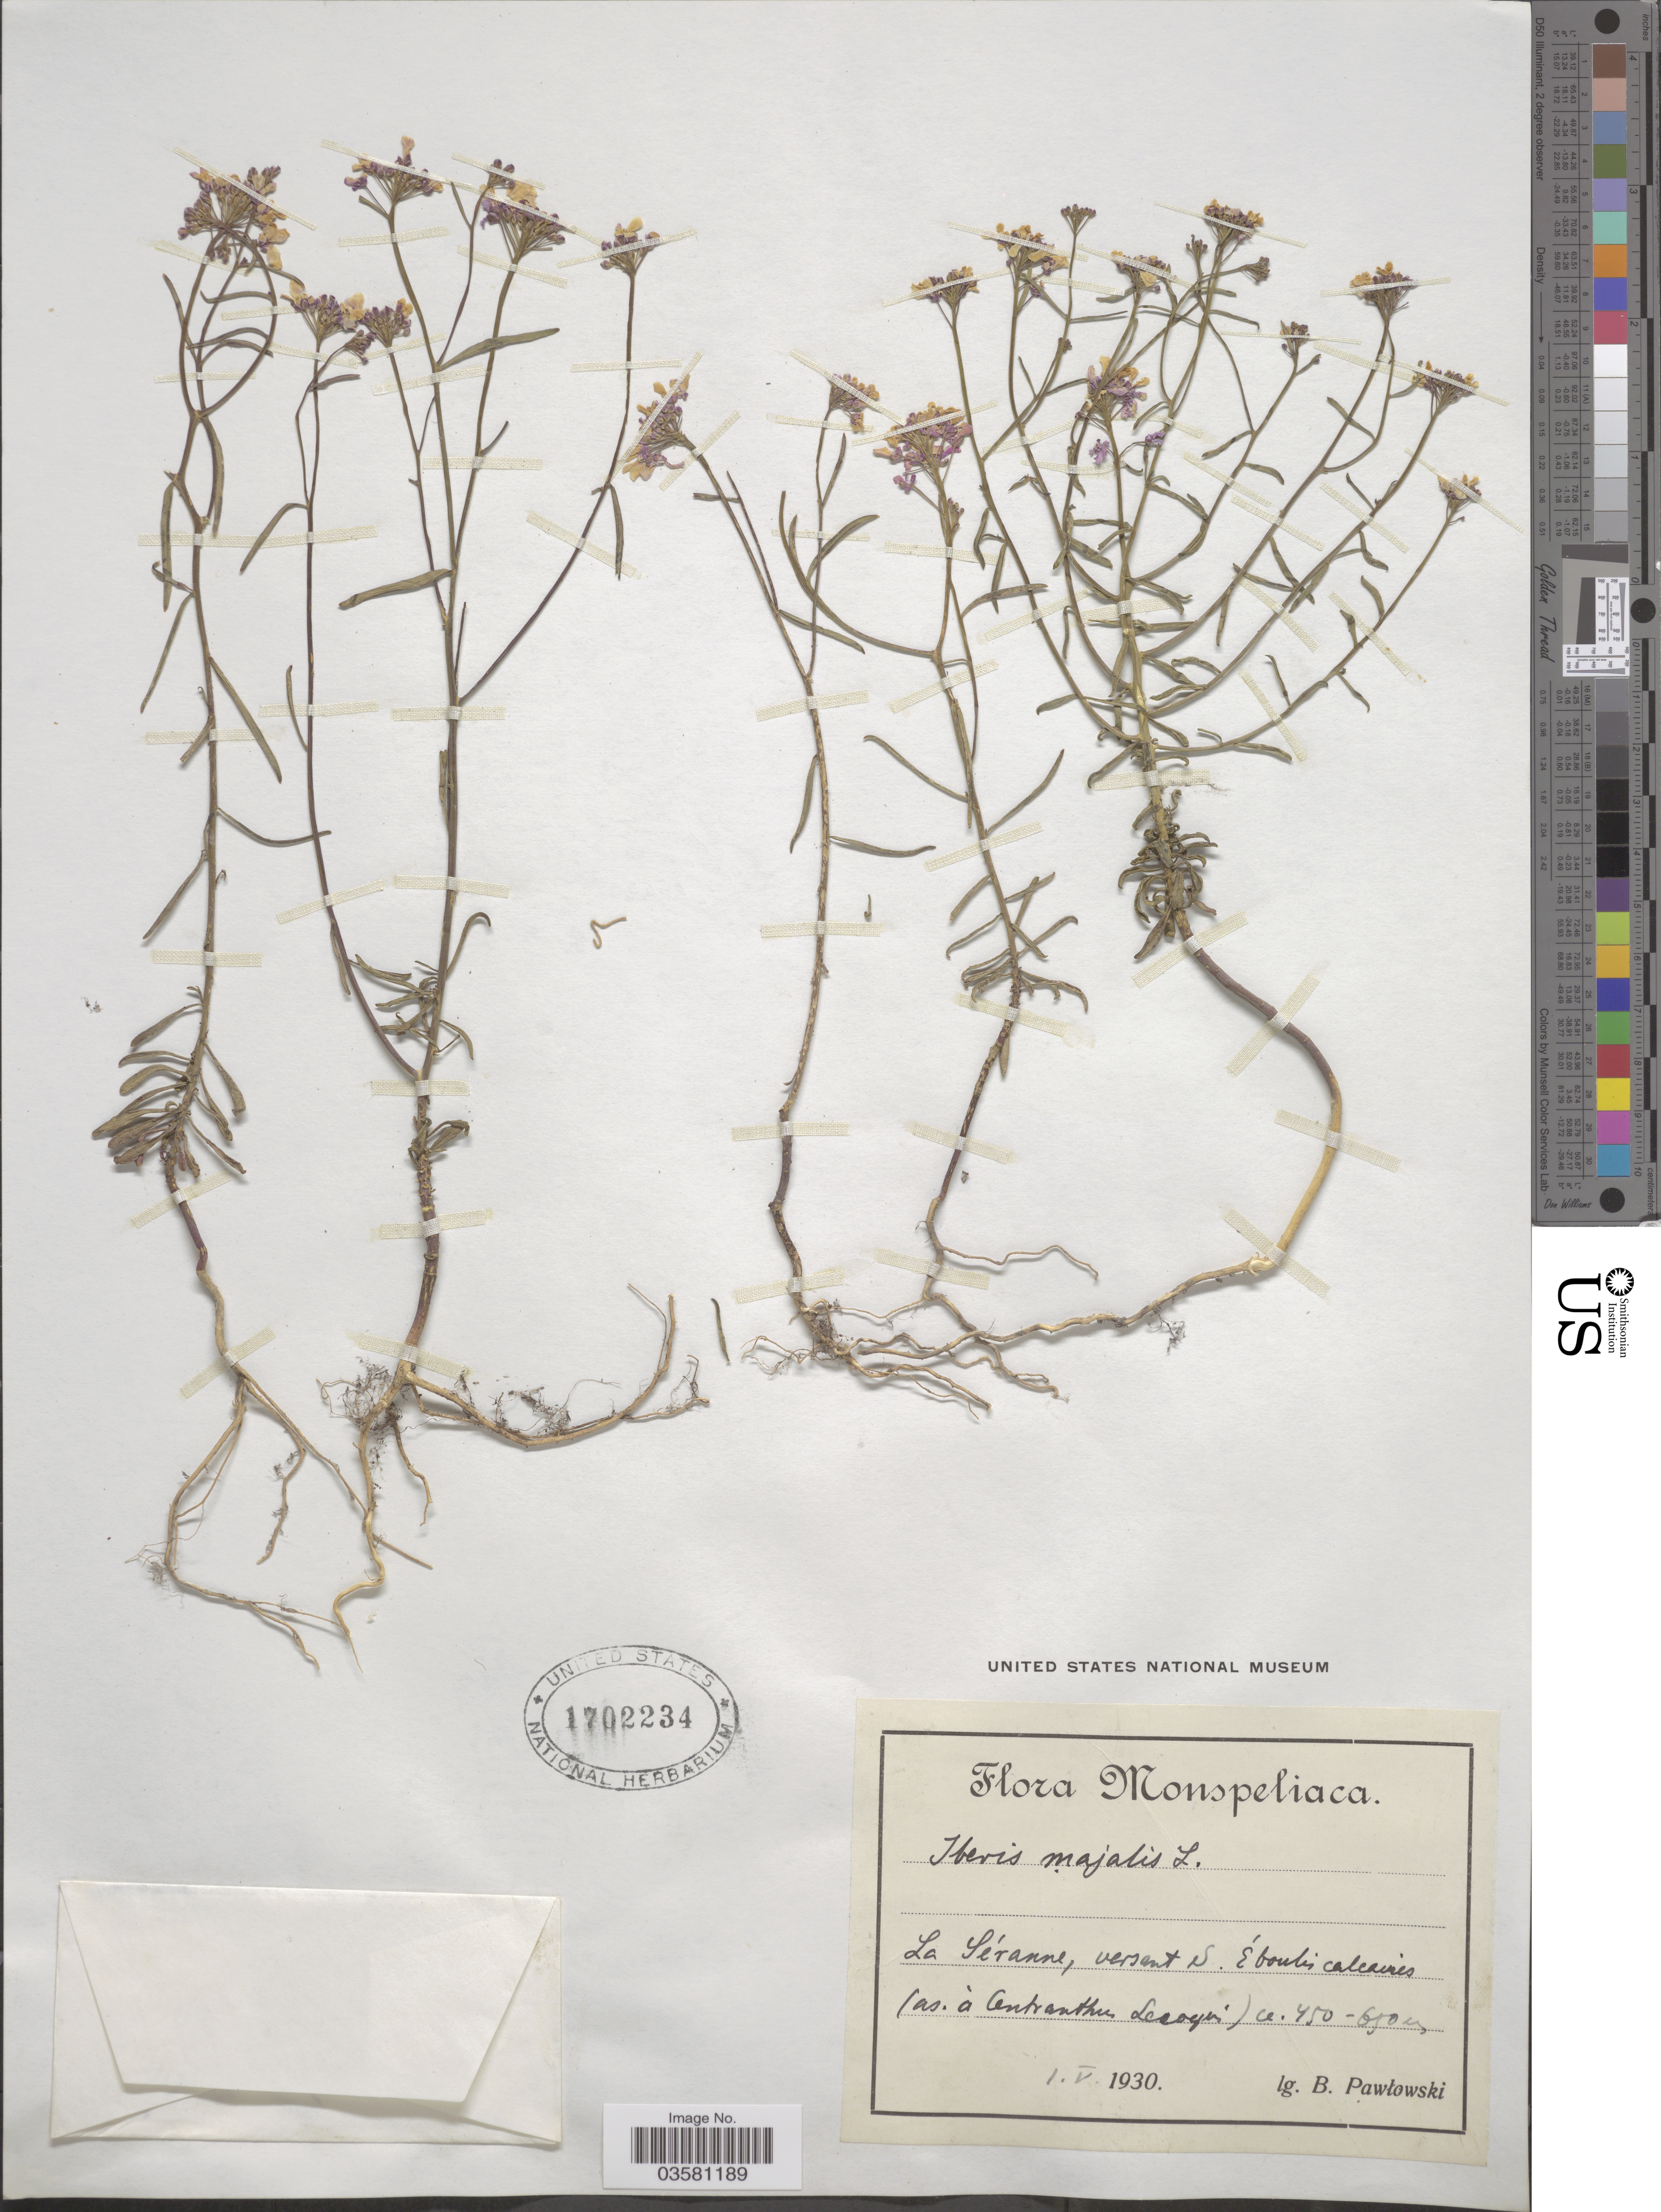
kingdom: Plantae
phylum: Tracheophyta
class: Magnoliopsida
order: Brassicales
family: Brassicaceae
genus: Iberis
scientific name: Iberis maialis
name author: Jord.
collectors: B. Pawlowski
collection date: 1930-05-01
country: France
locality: Monspeliaca. La Séranne, versant S. Éboulis calcareis (as. à Centranthu Lesoyn). [interpreted]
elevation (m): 450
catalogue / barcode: US 1702234